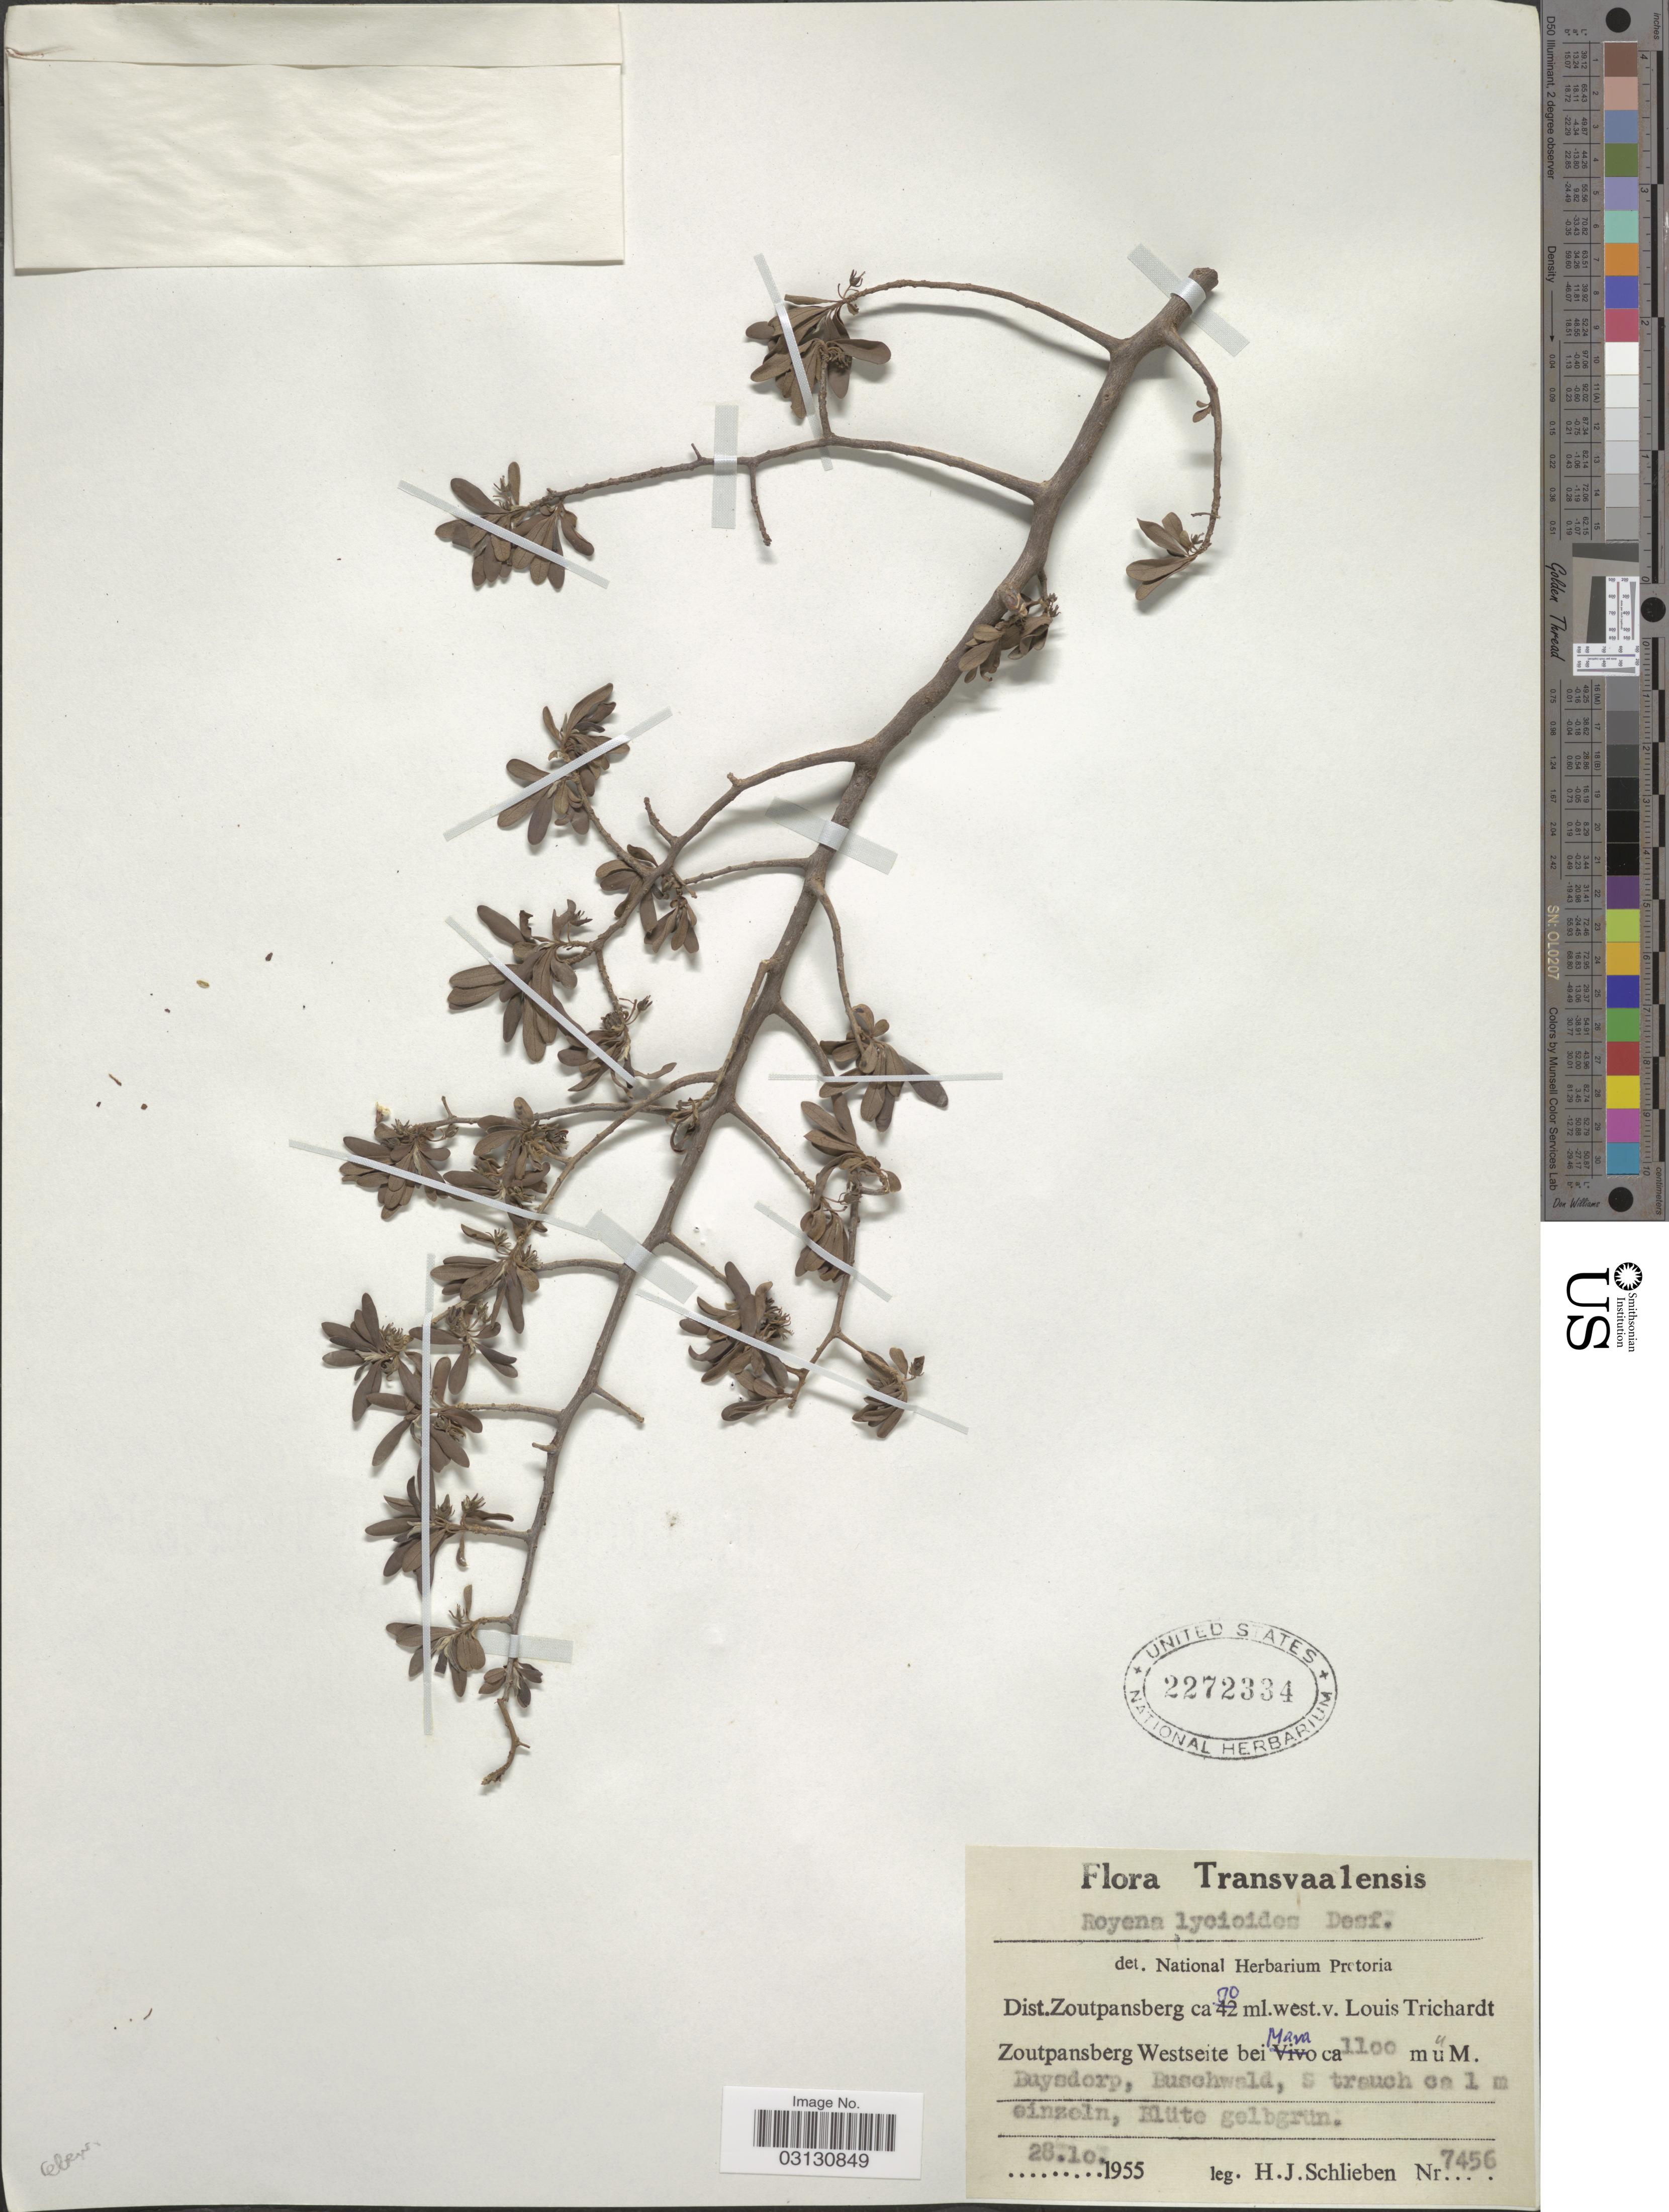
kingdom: Plantae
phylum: Tracheophyta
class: Magnoliopsida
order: Ericales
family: Ebenaceae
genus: Royena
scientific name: Royena lycioides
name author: Desf. ex A. DC.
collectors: H. J. Schlieben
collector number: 7456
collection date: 1955-10-28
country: South Africa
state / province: Limpopo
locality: Transvaalensis, Dist. Zoutpansberg ca 30 ml. west. v. Louis Trichardt Zoutpansberg Westseite bei Mava, Buysdorp, Buschwald.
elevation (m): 1100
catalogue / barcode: US 2272334